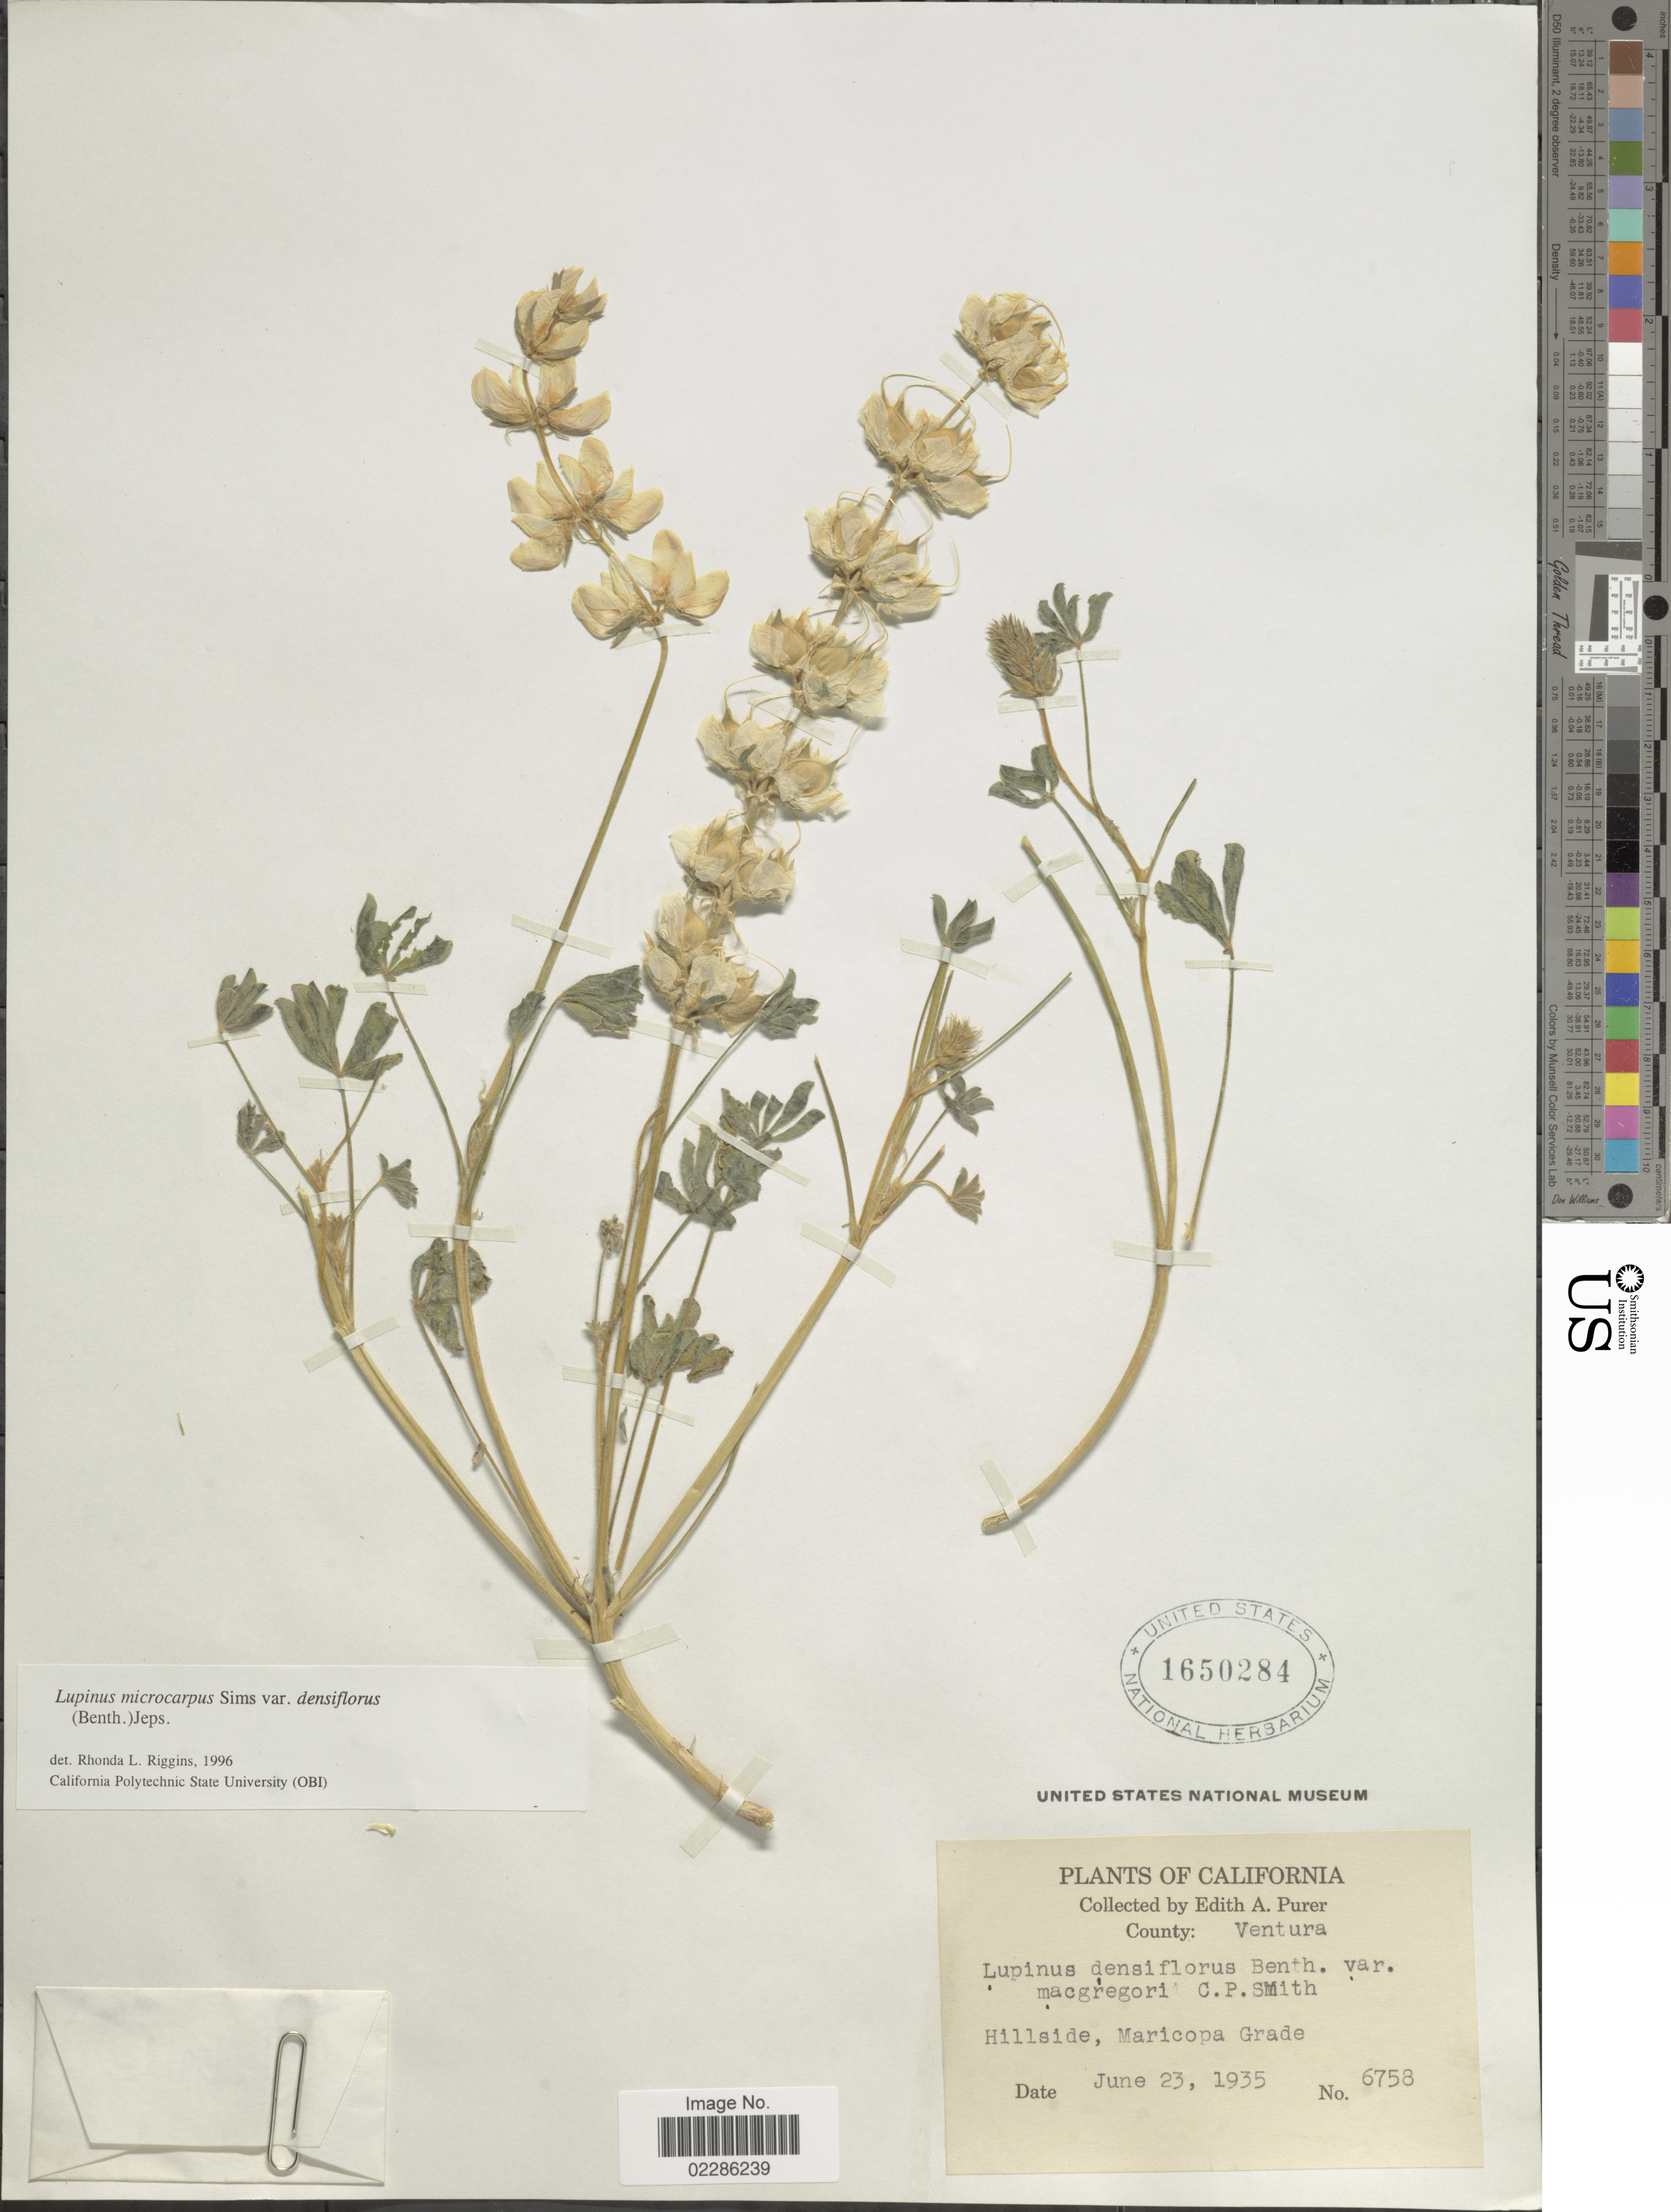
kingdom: Plantae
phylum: Tracheophyta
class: Magnoliopsida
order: Fabales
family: Fabaceae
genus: Lupinus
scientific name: Lupinus microcarpus var. densiflorus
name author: (Benth.) Jeps.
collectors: E. Purer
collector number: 6758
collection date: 1935-06-23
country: United States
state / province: California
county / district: Ventura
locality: Ventura, Hillside, Maricopa Grade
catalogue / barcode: US 1650284